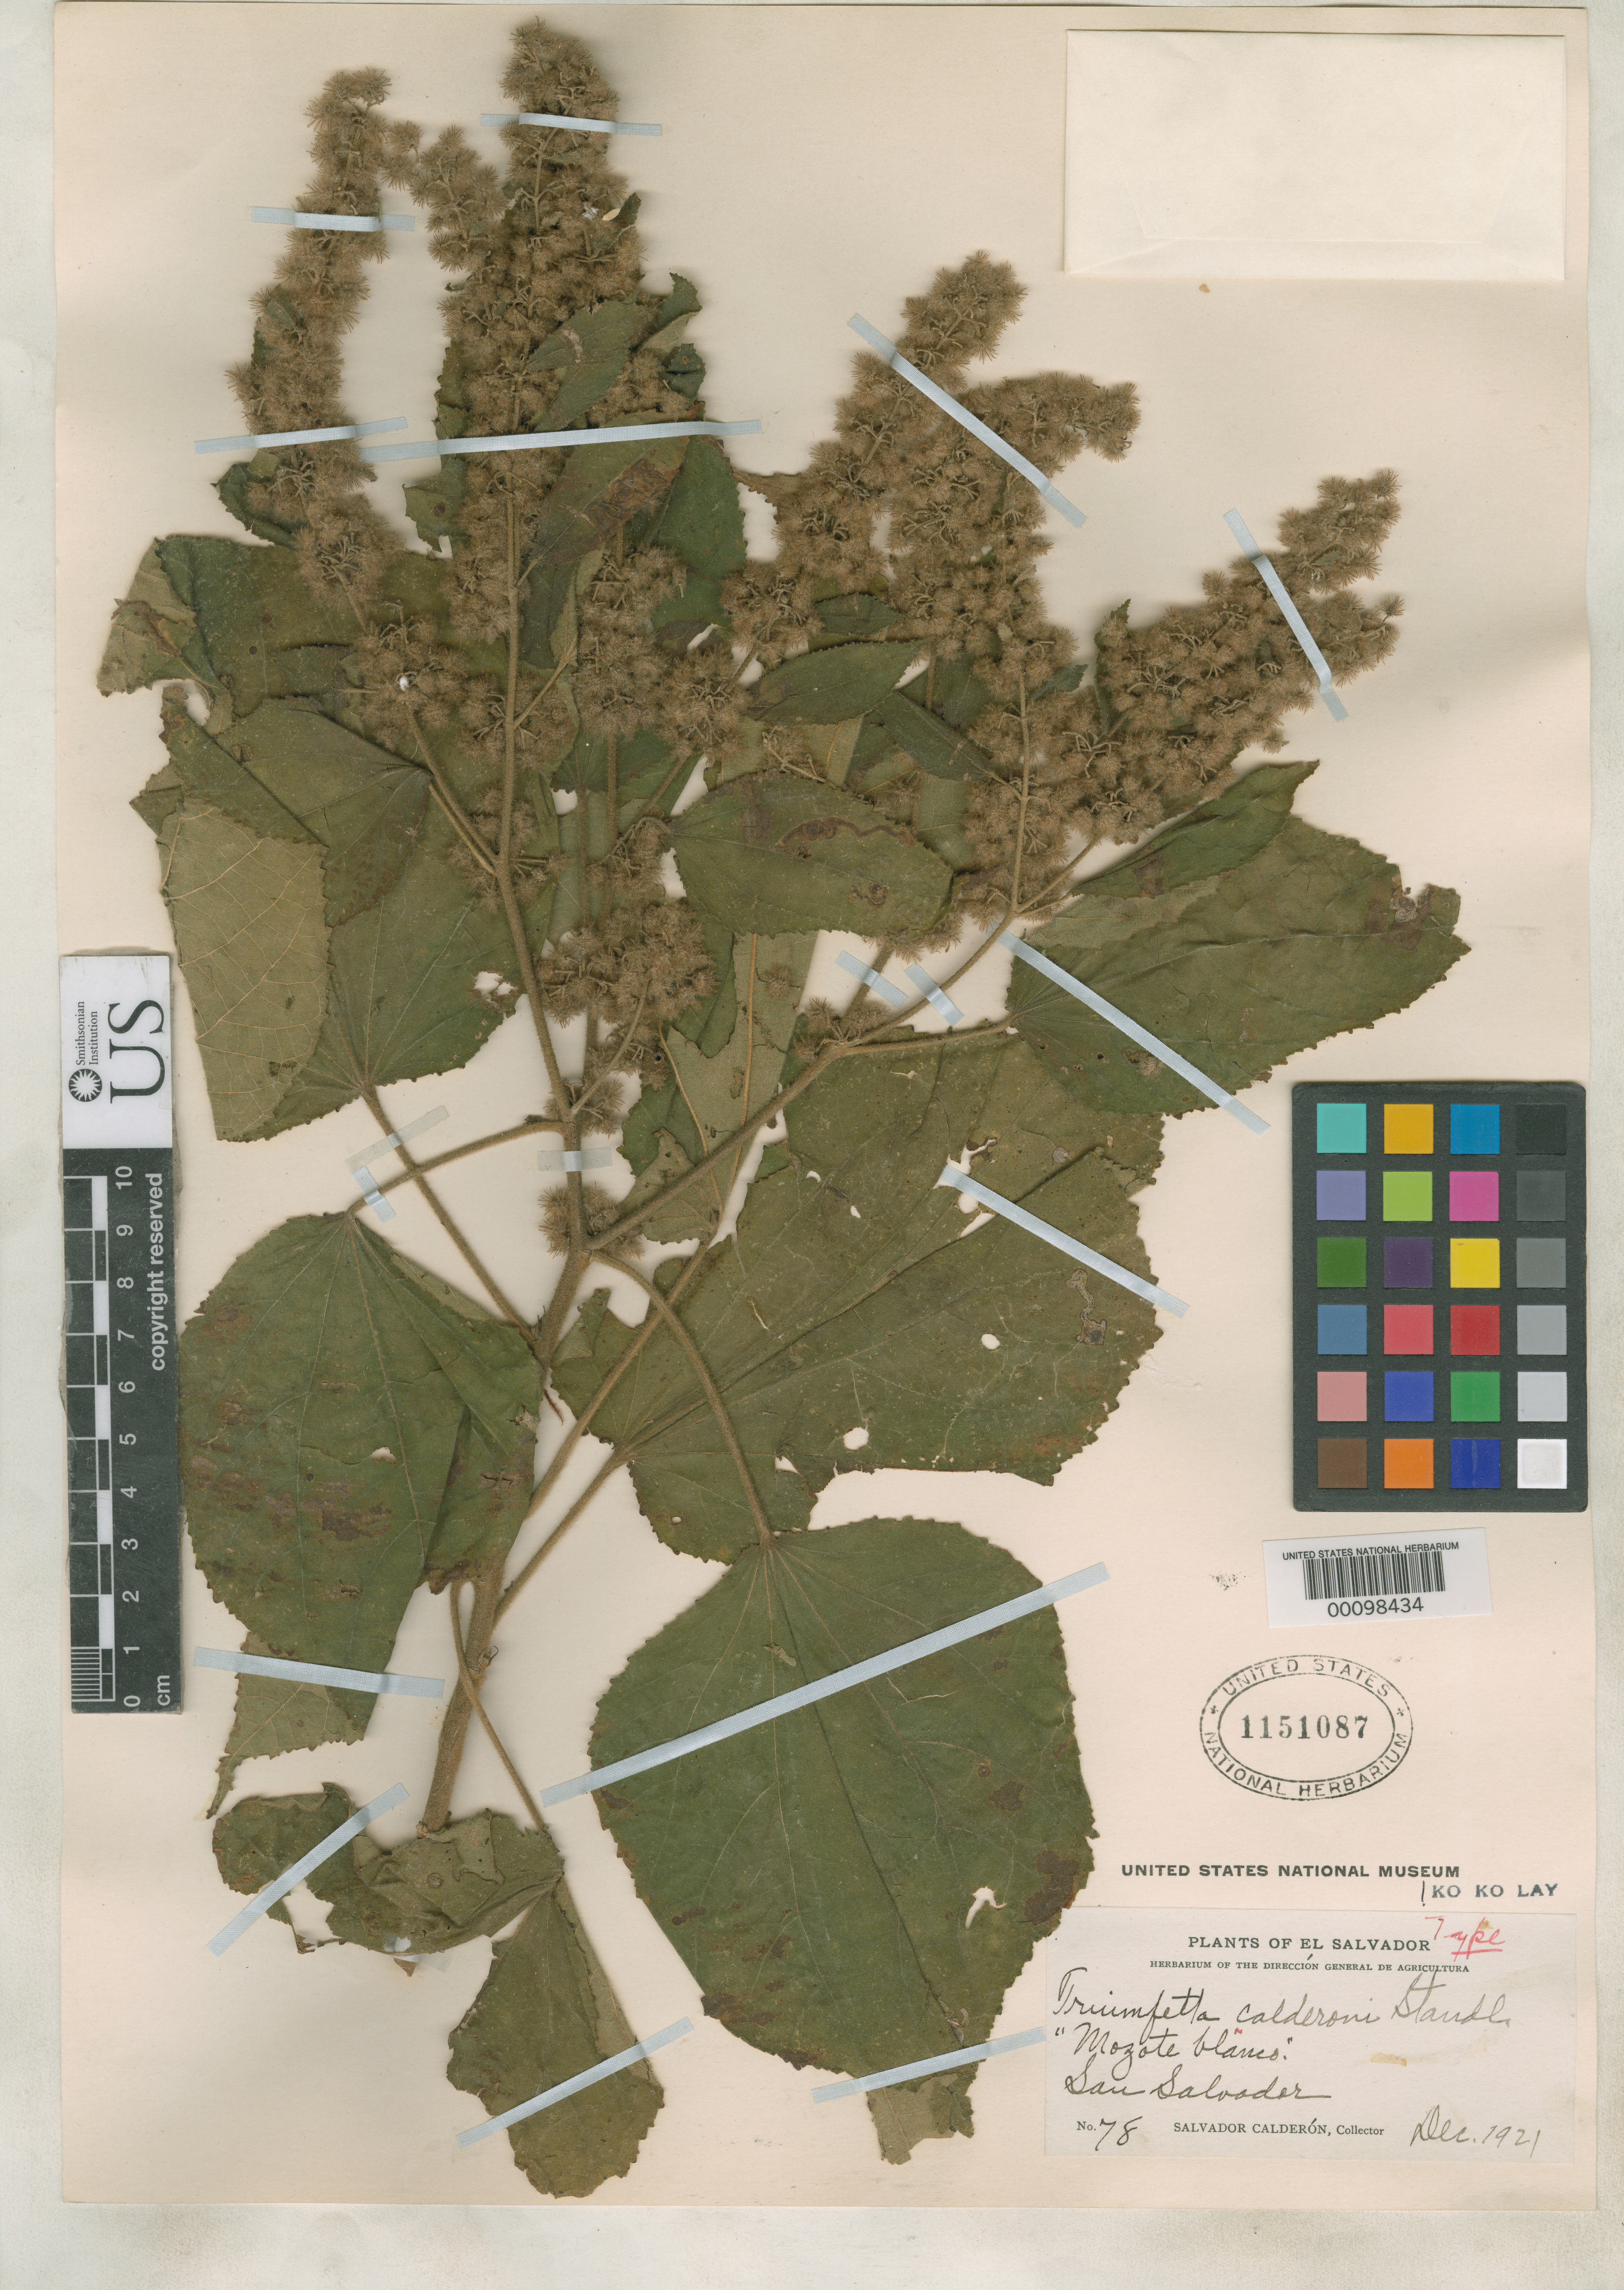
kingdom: Plantae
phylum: Tracheophyta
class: Magnoliopsida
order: Malvales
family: Malvaceae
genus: Triumfetta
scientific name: Triumfetta calderonii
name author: Standl.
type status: Holotype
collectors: S. Calderón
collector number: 78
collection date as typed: Dec 1921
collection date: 1921-12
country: El Salvador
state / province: San Salvador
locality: Vicinity of San Salvador.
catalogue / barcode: US 1151087